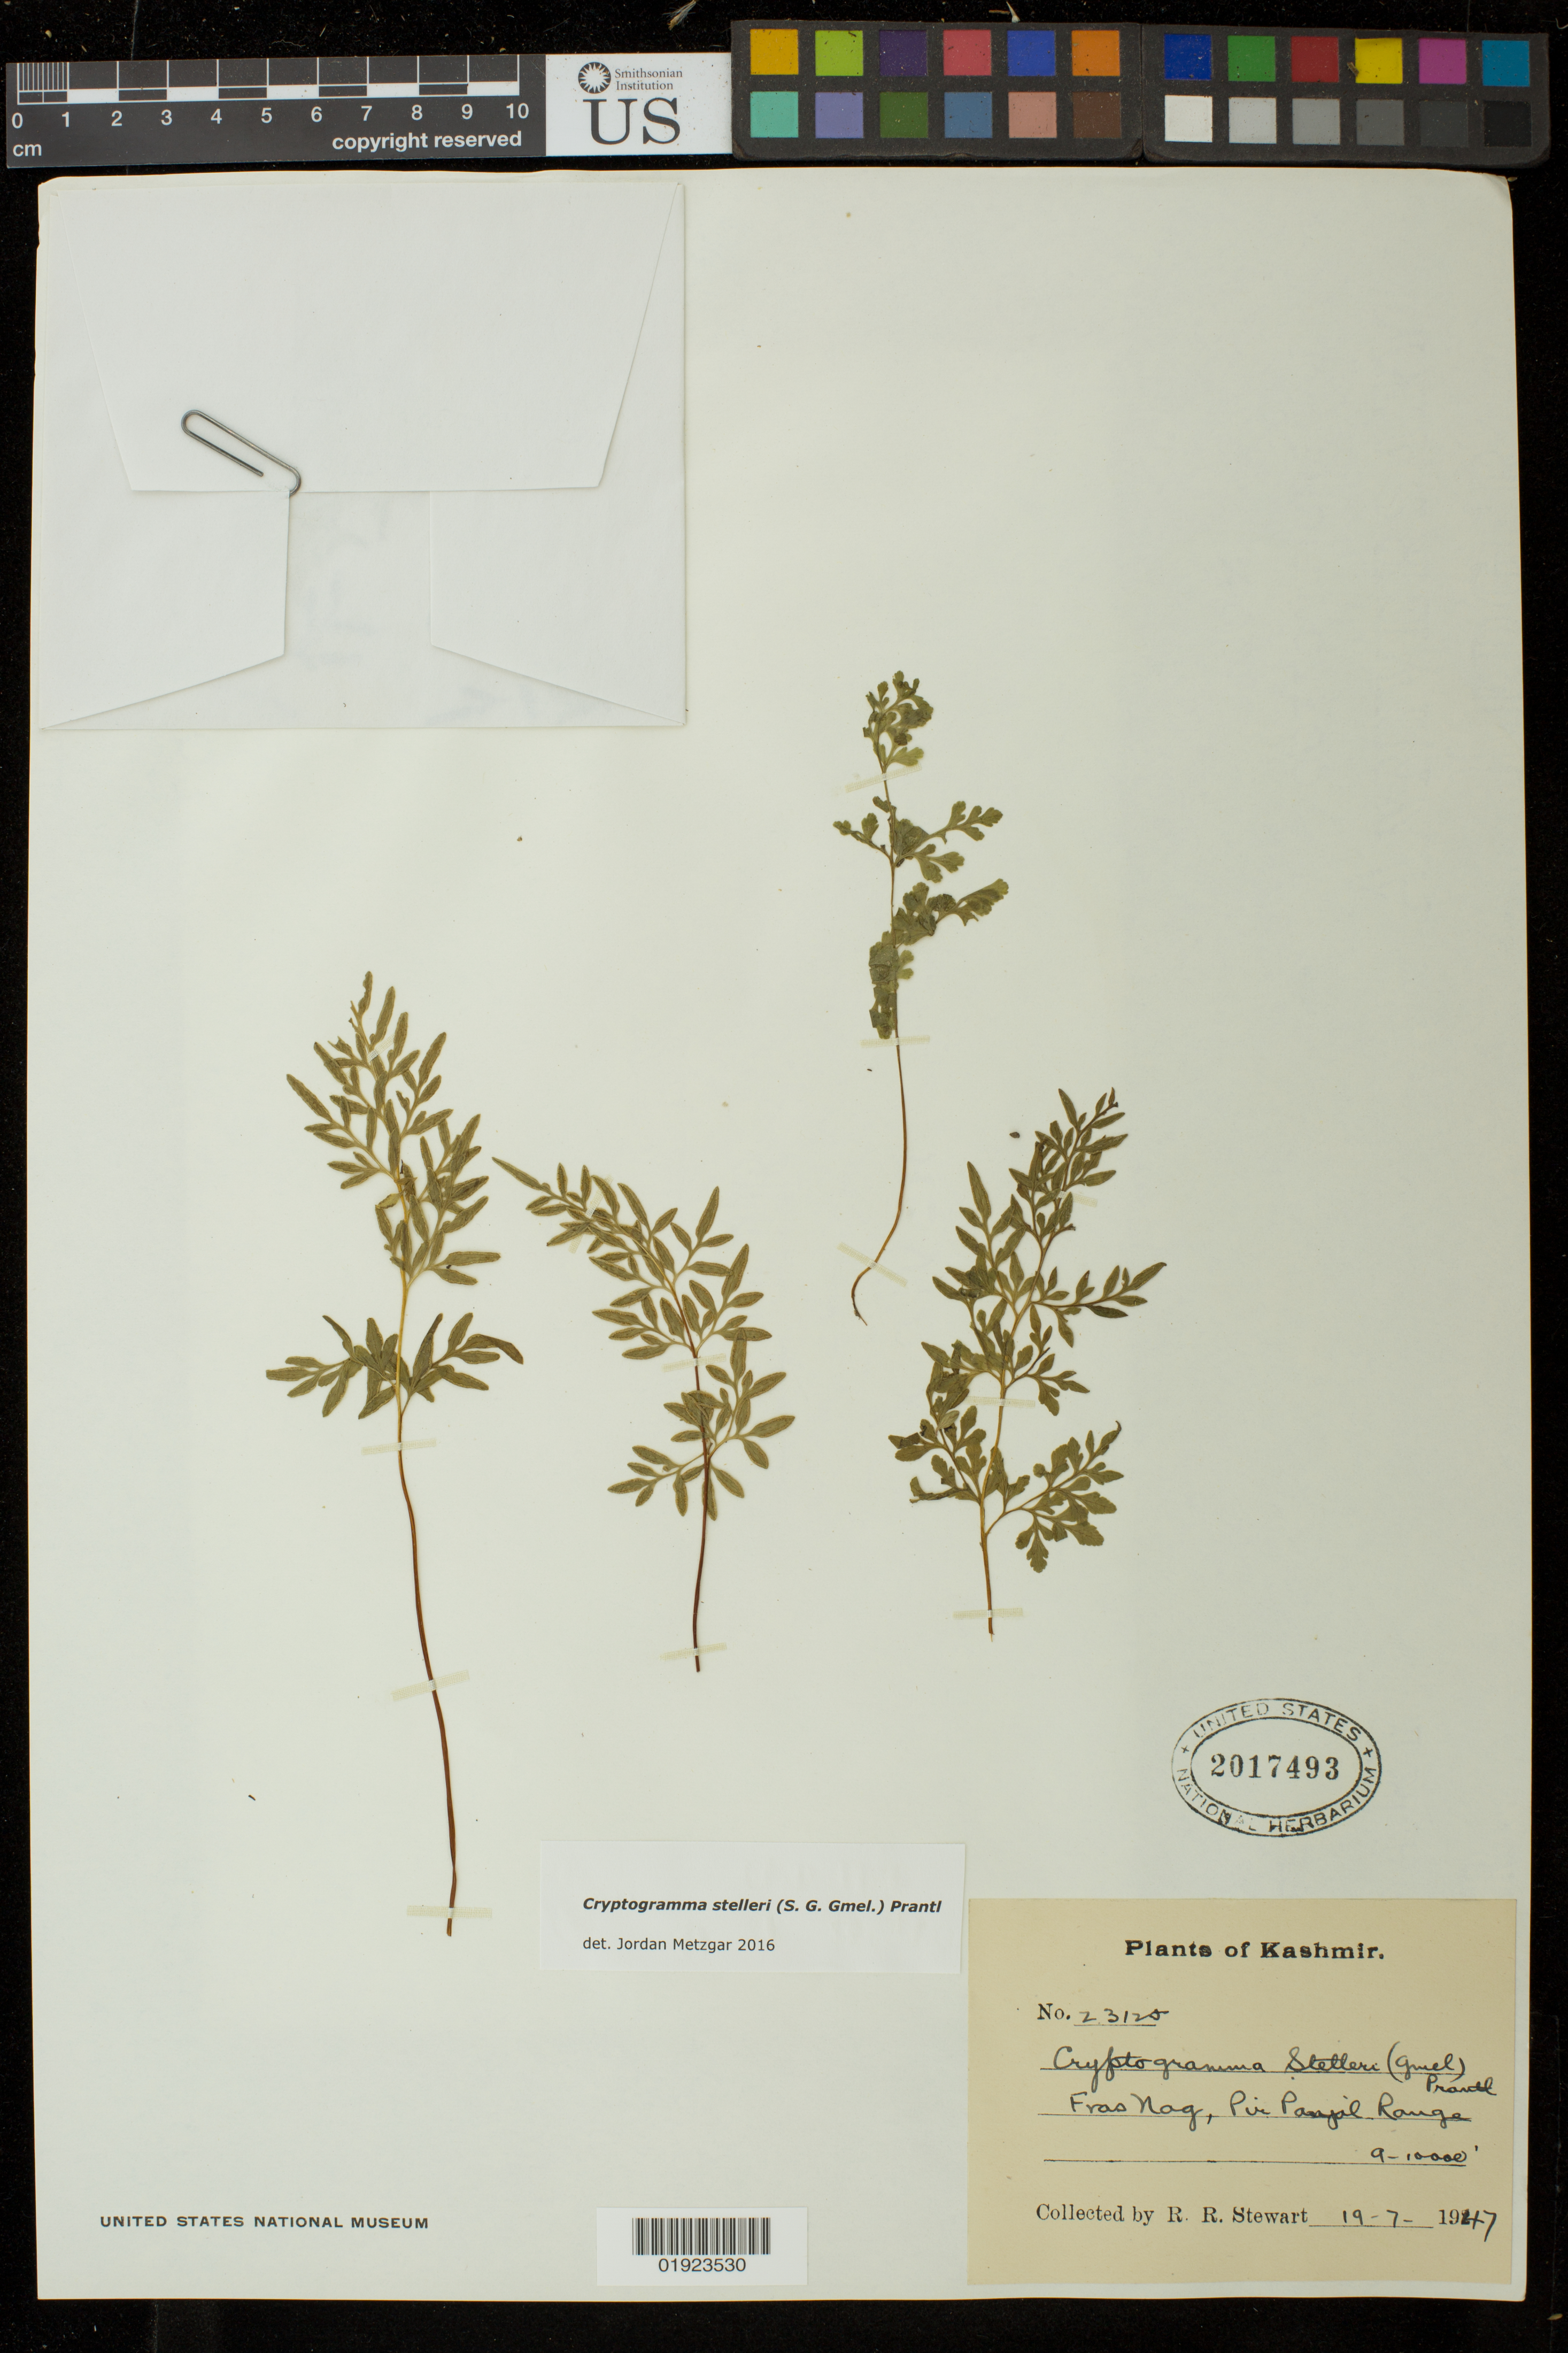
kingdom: Plantae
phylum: Tracheophyta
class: Polypodiopsida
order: Polypodiales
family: Pteridaceae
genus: Cryptogramma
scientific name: Cryptogramma stelleri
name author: (S.G. Gmel.) Prantl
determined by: Metzgar, Jordan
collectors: R. R. Stewart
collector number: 23120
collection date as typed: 19-7-1947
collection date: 1947-07-19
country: India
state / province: Jammu and Kashmir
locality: Plants of Kashmir, Fras Nag, Pir Panjal Range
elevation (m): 2743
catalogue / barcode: US 2017493